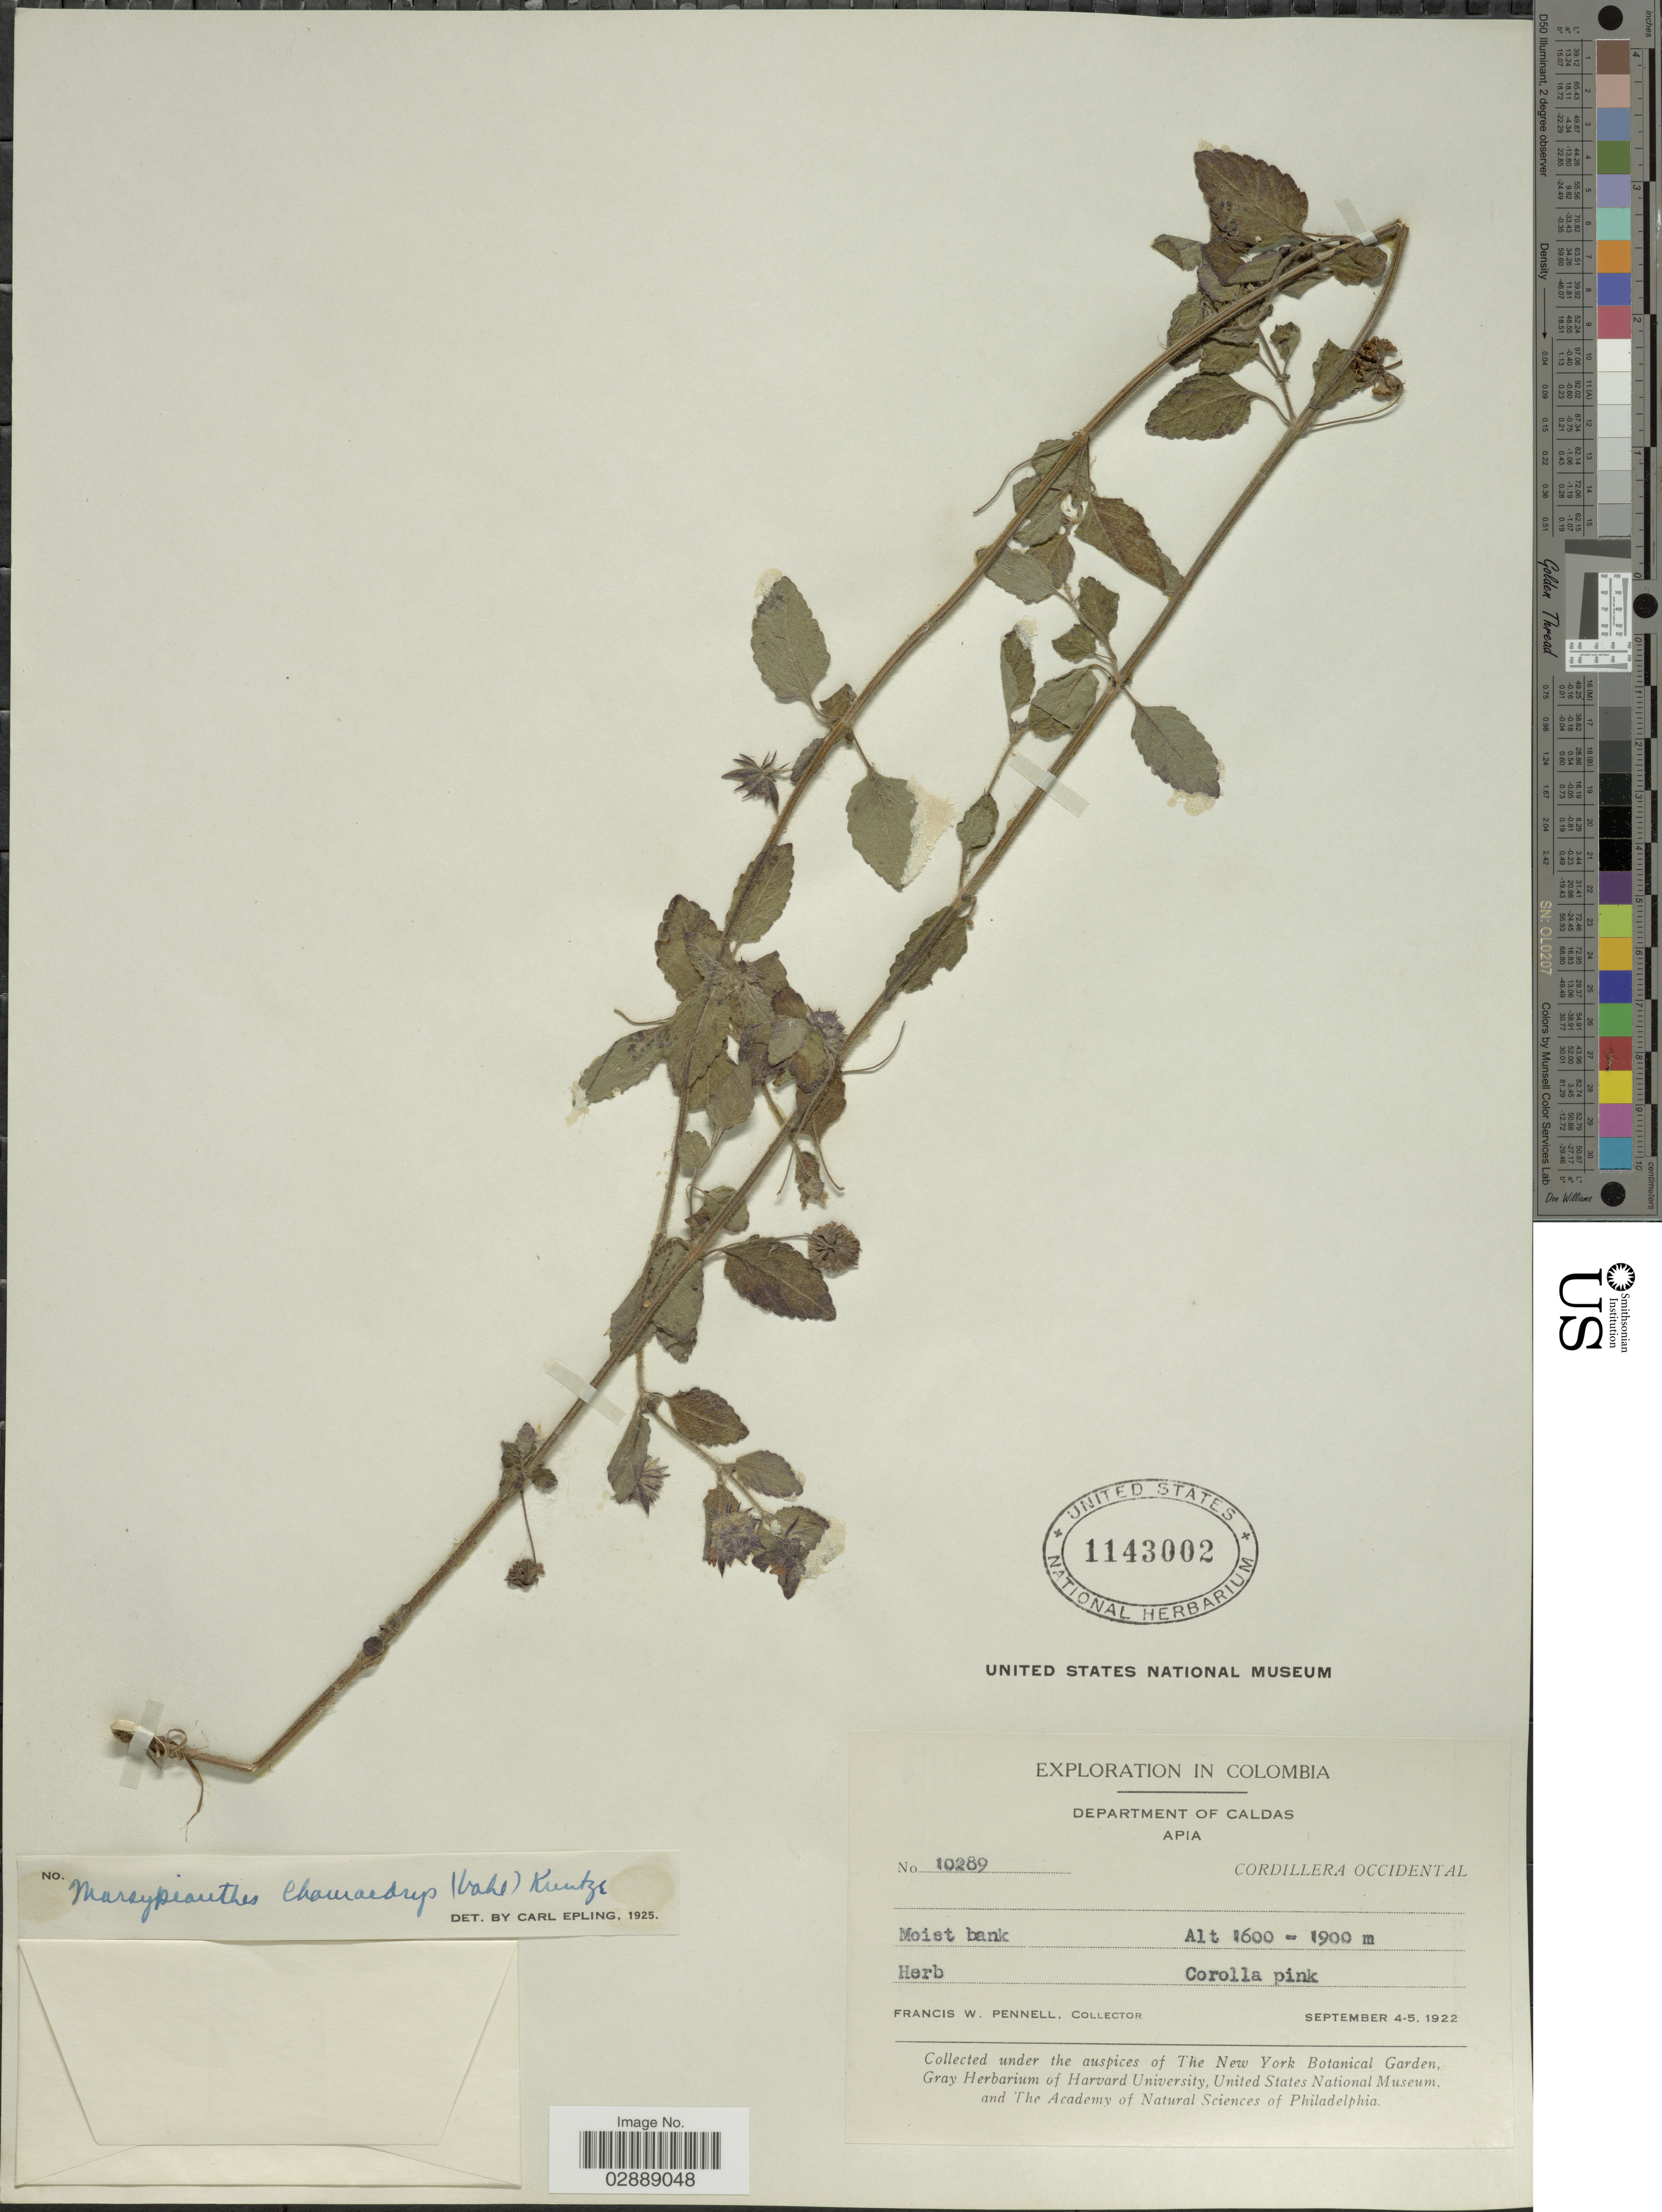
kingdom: Plantae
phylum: Tracheophyta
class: Magnoliopsida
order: Lamiales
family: Lamiaceae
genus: Marsypianthes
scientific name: Marsypianthes chamaedrys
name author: (Vahl) Kuntze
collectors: F. W. Pennell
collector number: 10289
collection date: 1922-09-04/1922-09-05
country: Colombia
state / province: Caldas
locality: Department of Caldas. Apia. Cordillera Occidental.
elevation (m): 1600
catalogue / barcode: US 1143002